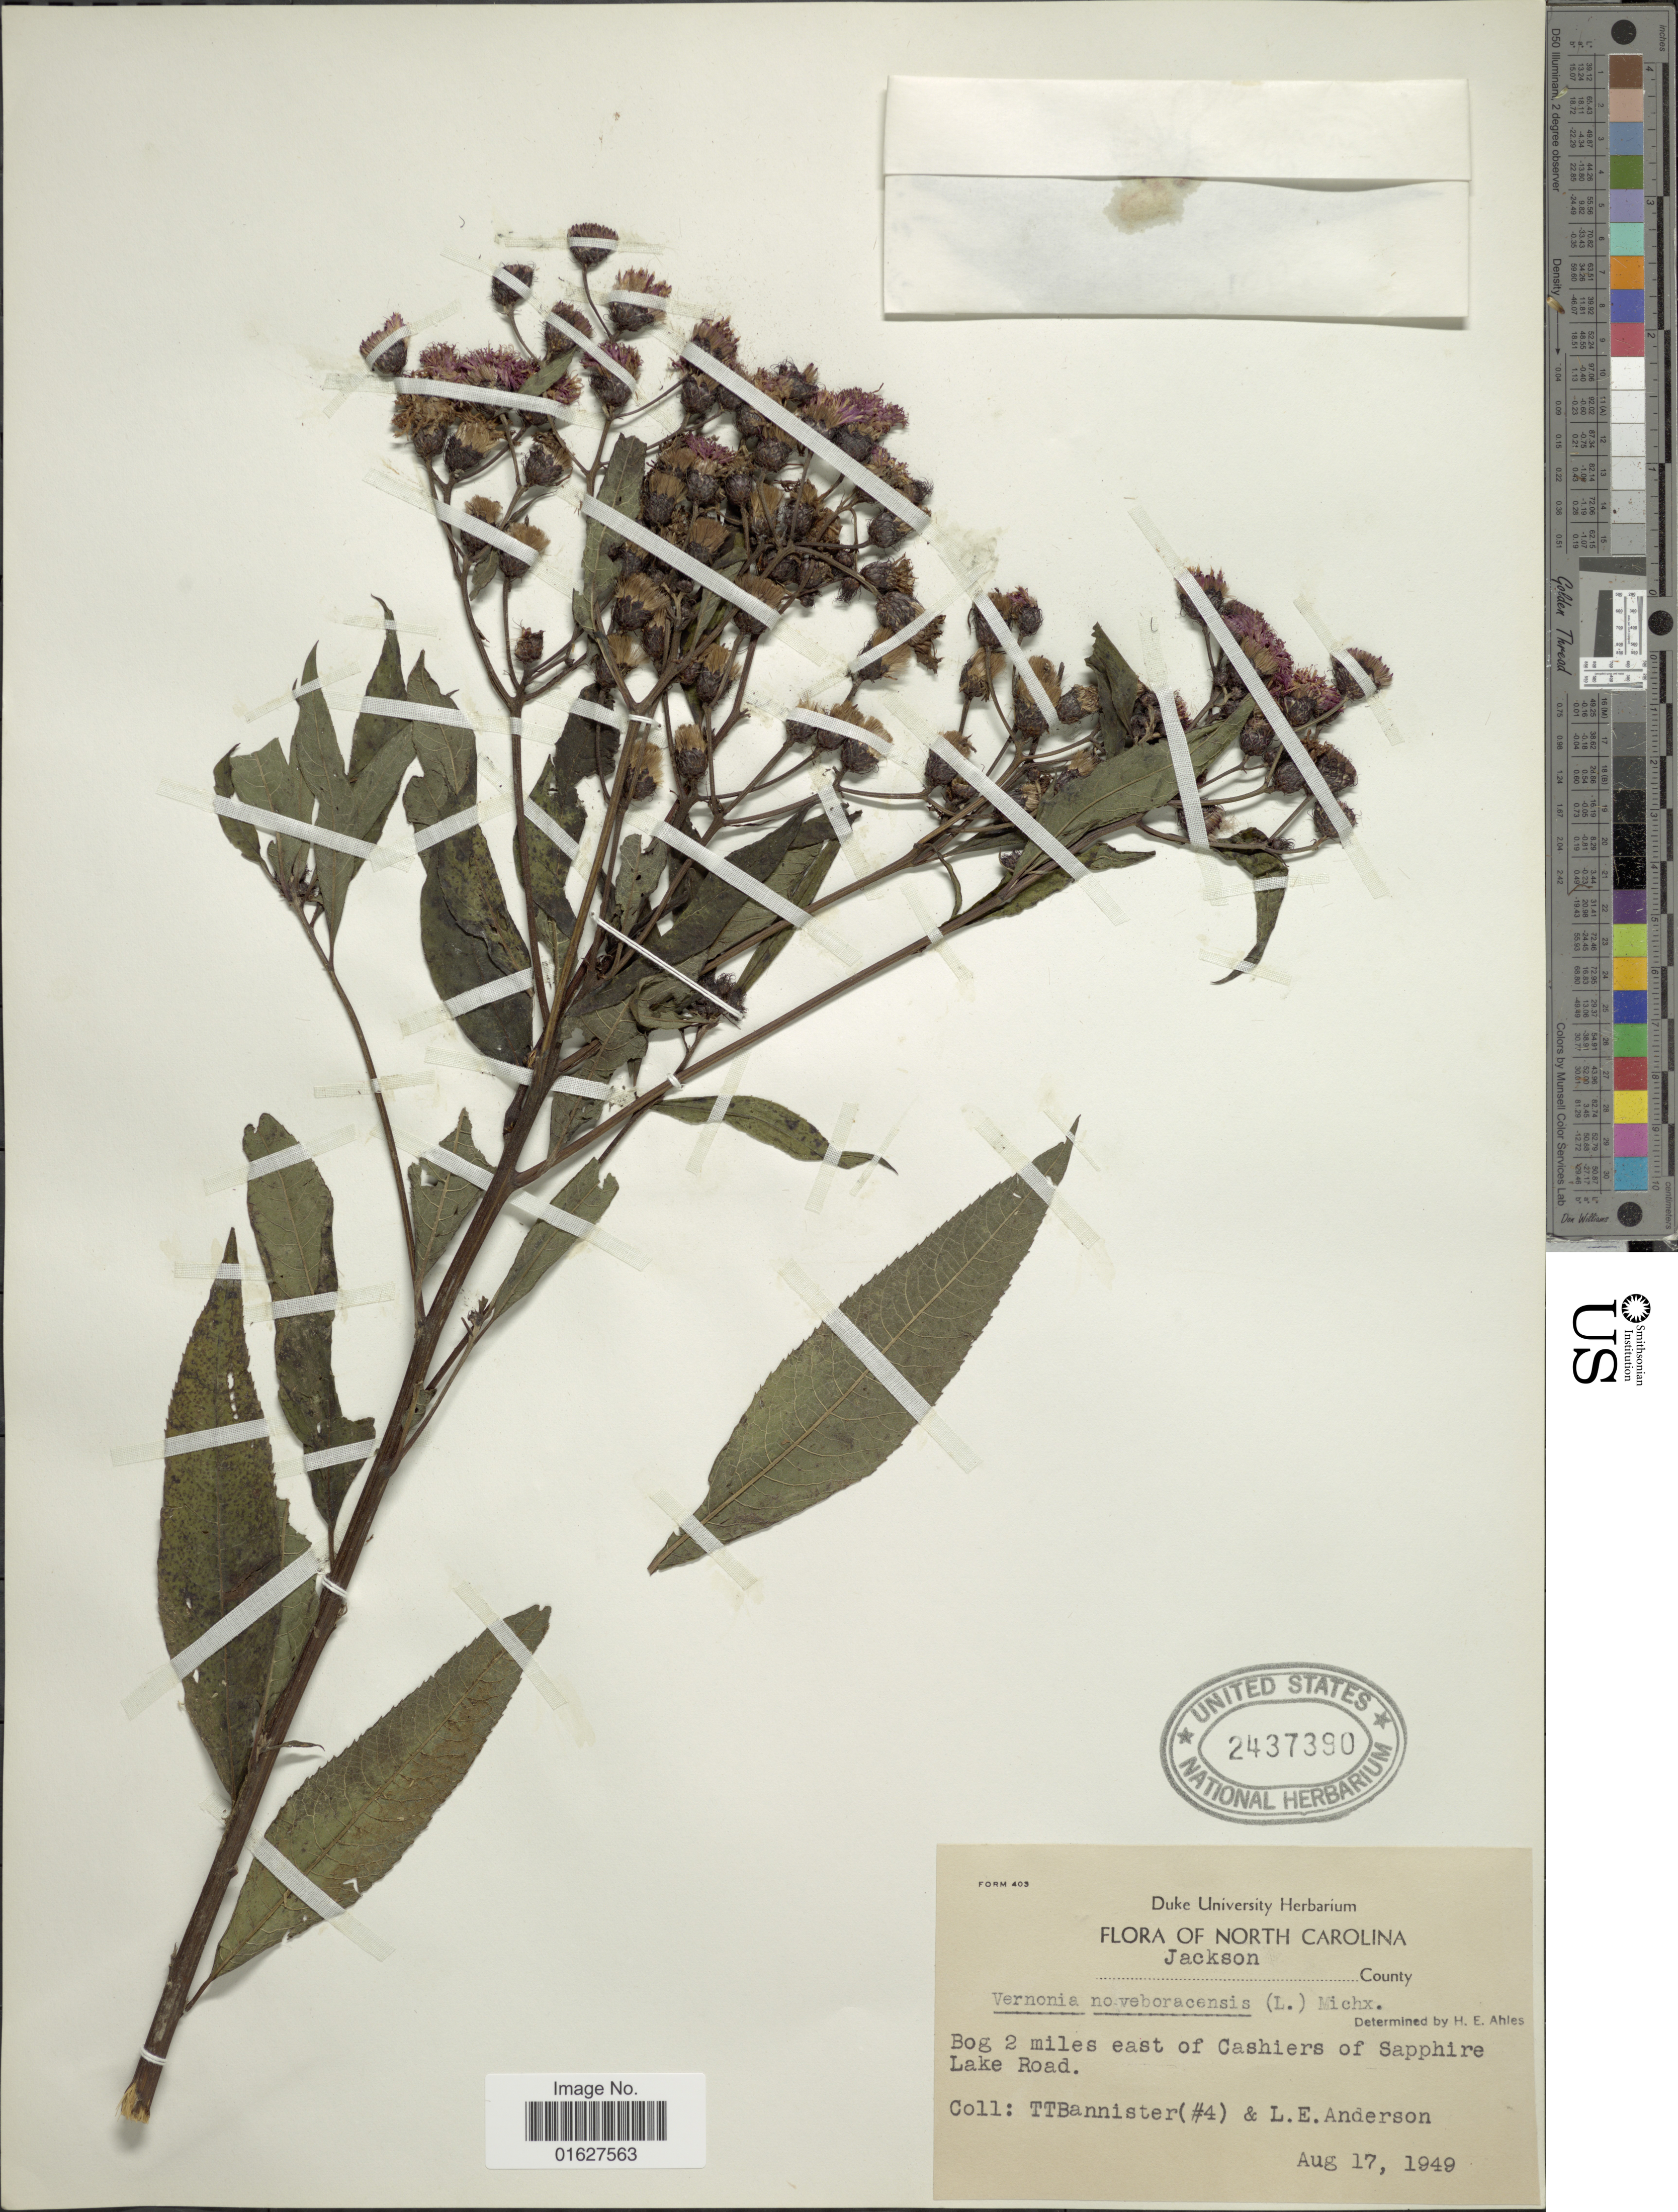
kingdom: Plantae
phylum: Tracheophyta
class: Magnoliopsida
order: Asterales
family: Asteraceae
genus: Vernonia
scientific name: Vernonia noveboracensis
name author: (L.) Michx.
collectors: T. Bannister & L. E. Anderson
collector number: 4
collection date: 1949-08-17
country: United States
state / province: North Carolina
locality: Jackson County. Bog 2 miles east of Cashiers of Sapphire Lake Road.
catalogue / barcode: US 2437390